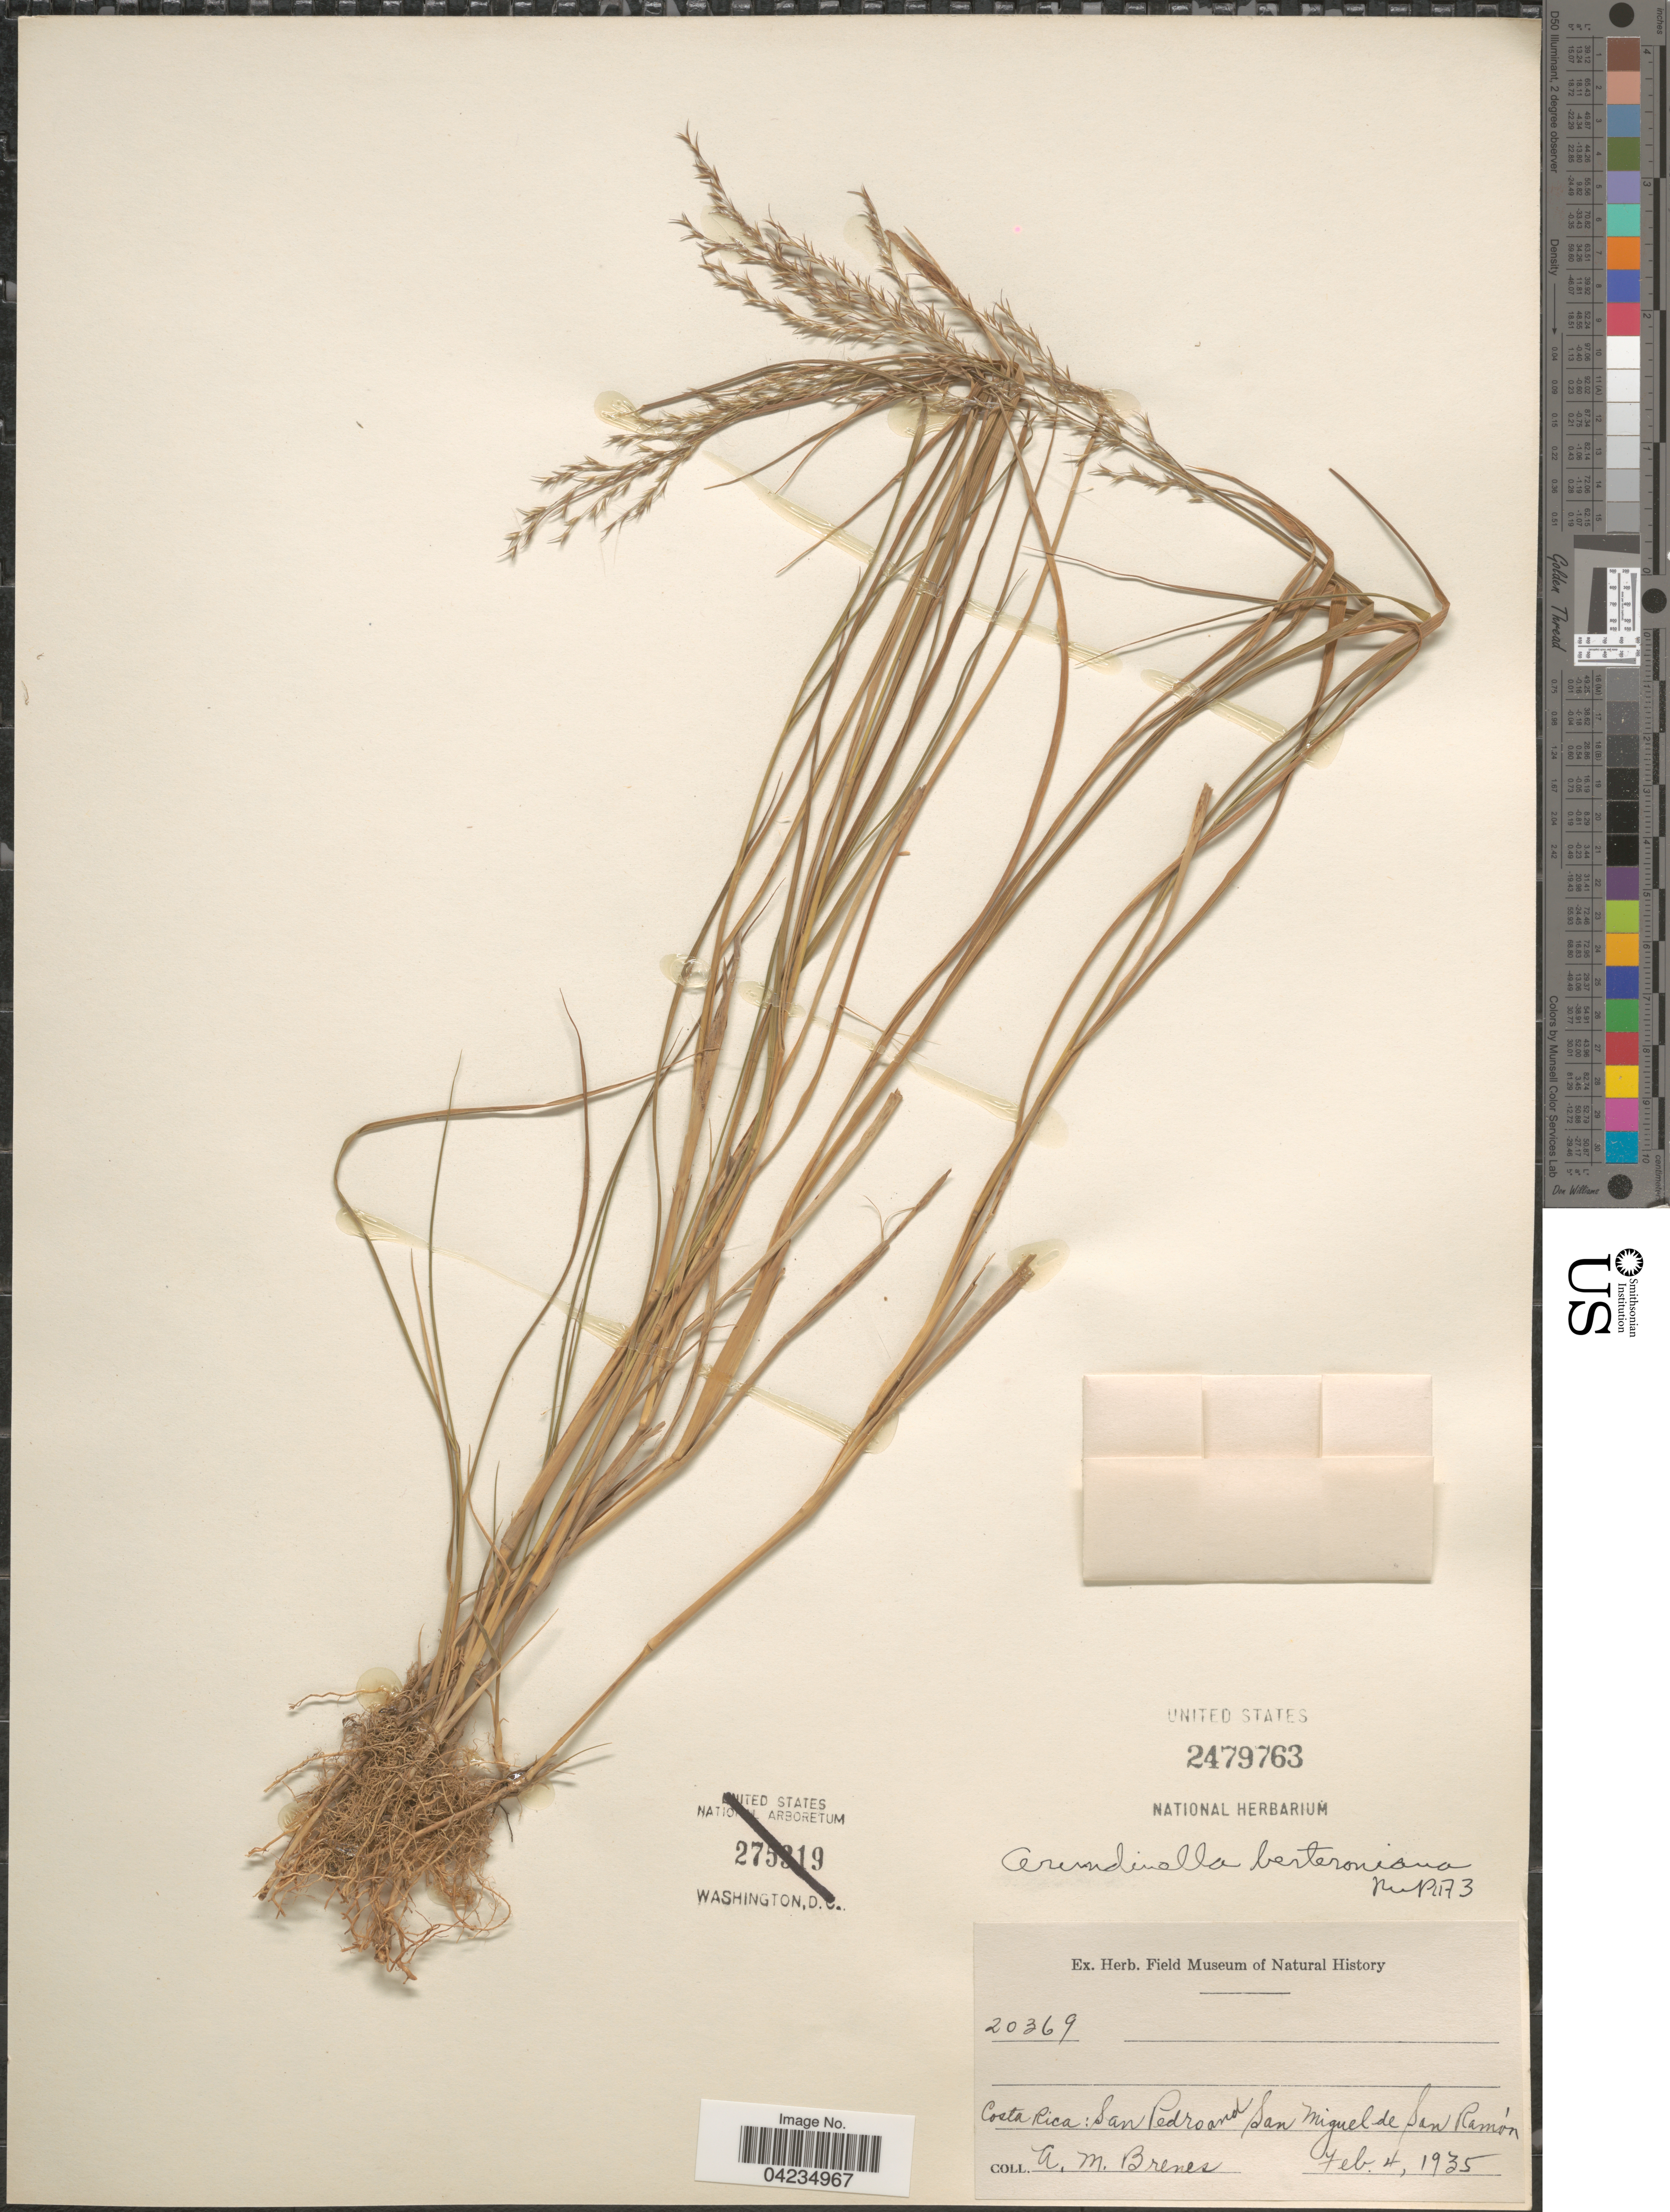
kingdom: Plantae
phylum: Tracheophyta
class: Liliopsida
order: Poales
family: Poaceae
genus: Arundinella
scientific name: Arundinella berteroniana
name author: (Schult.) Hitchc. & Chase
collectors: A. Brenes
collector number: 20369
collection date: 1935-02-04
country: Costa Rica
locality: San Pedro and San Miguel de San Ramón.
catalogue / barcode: US 2479763